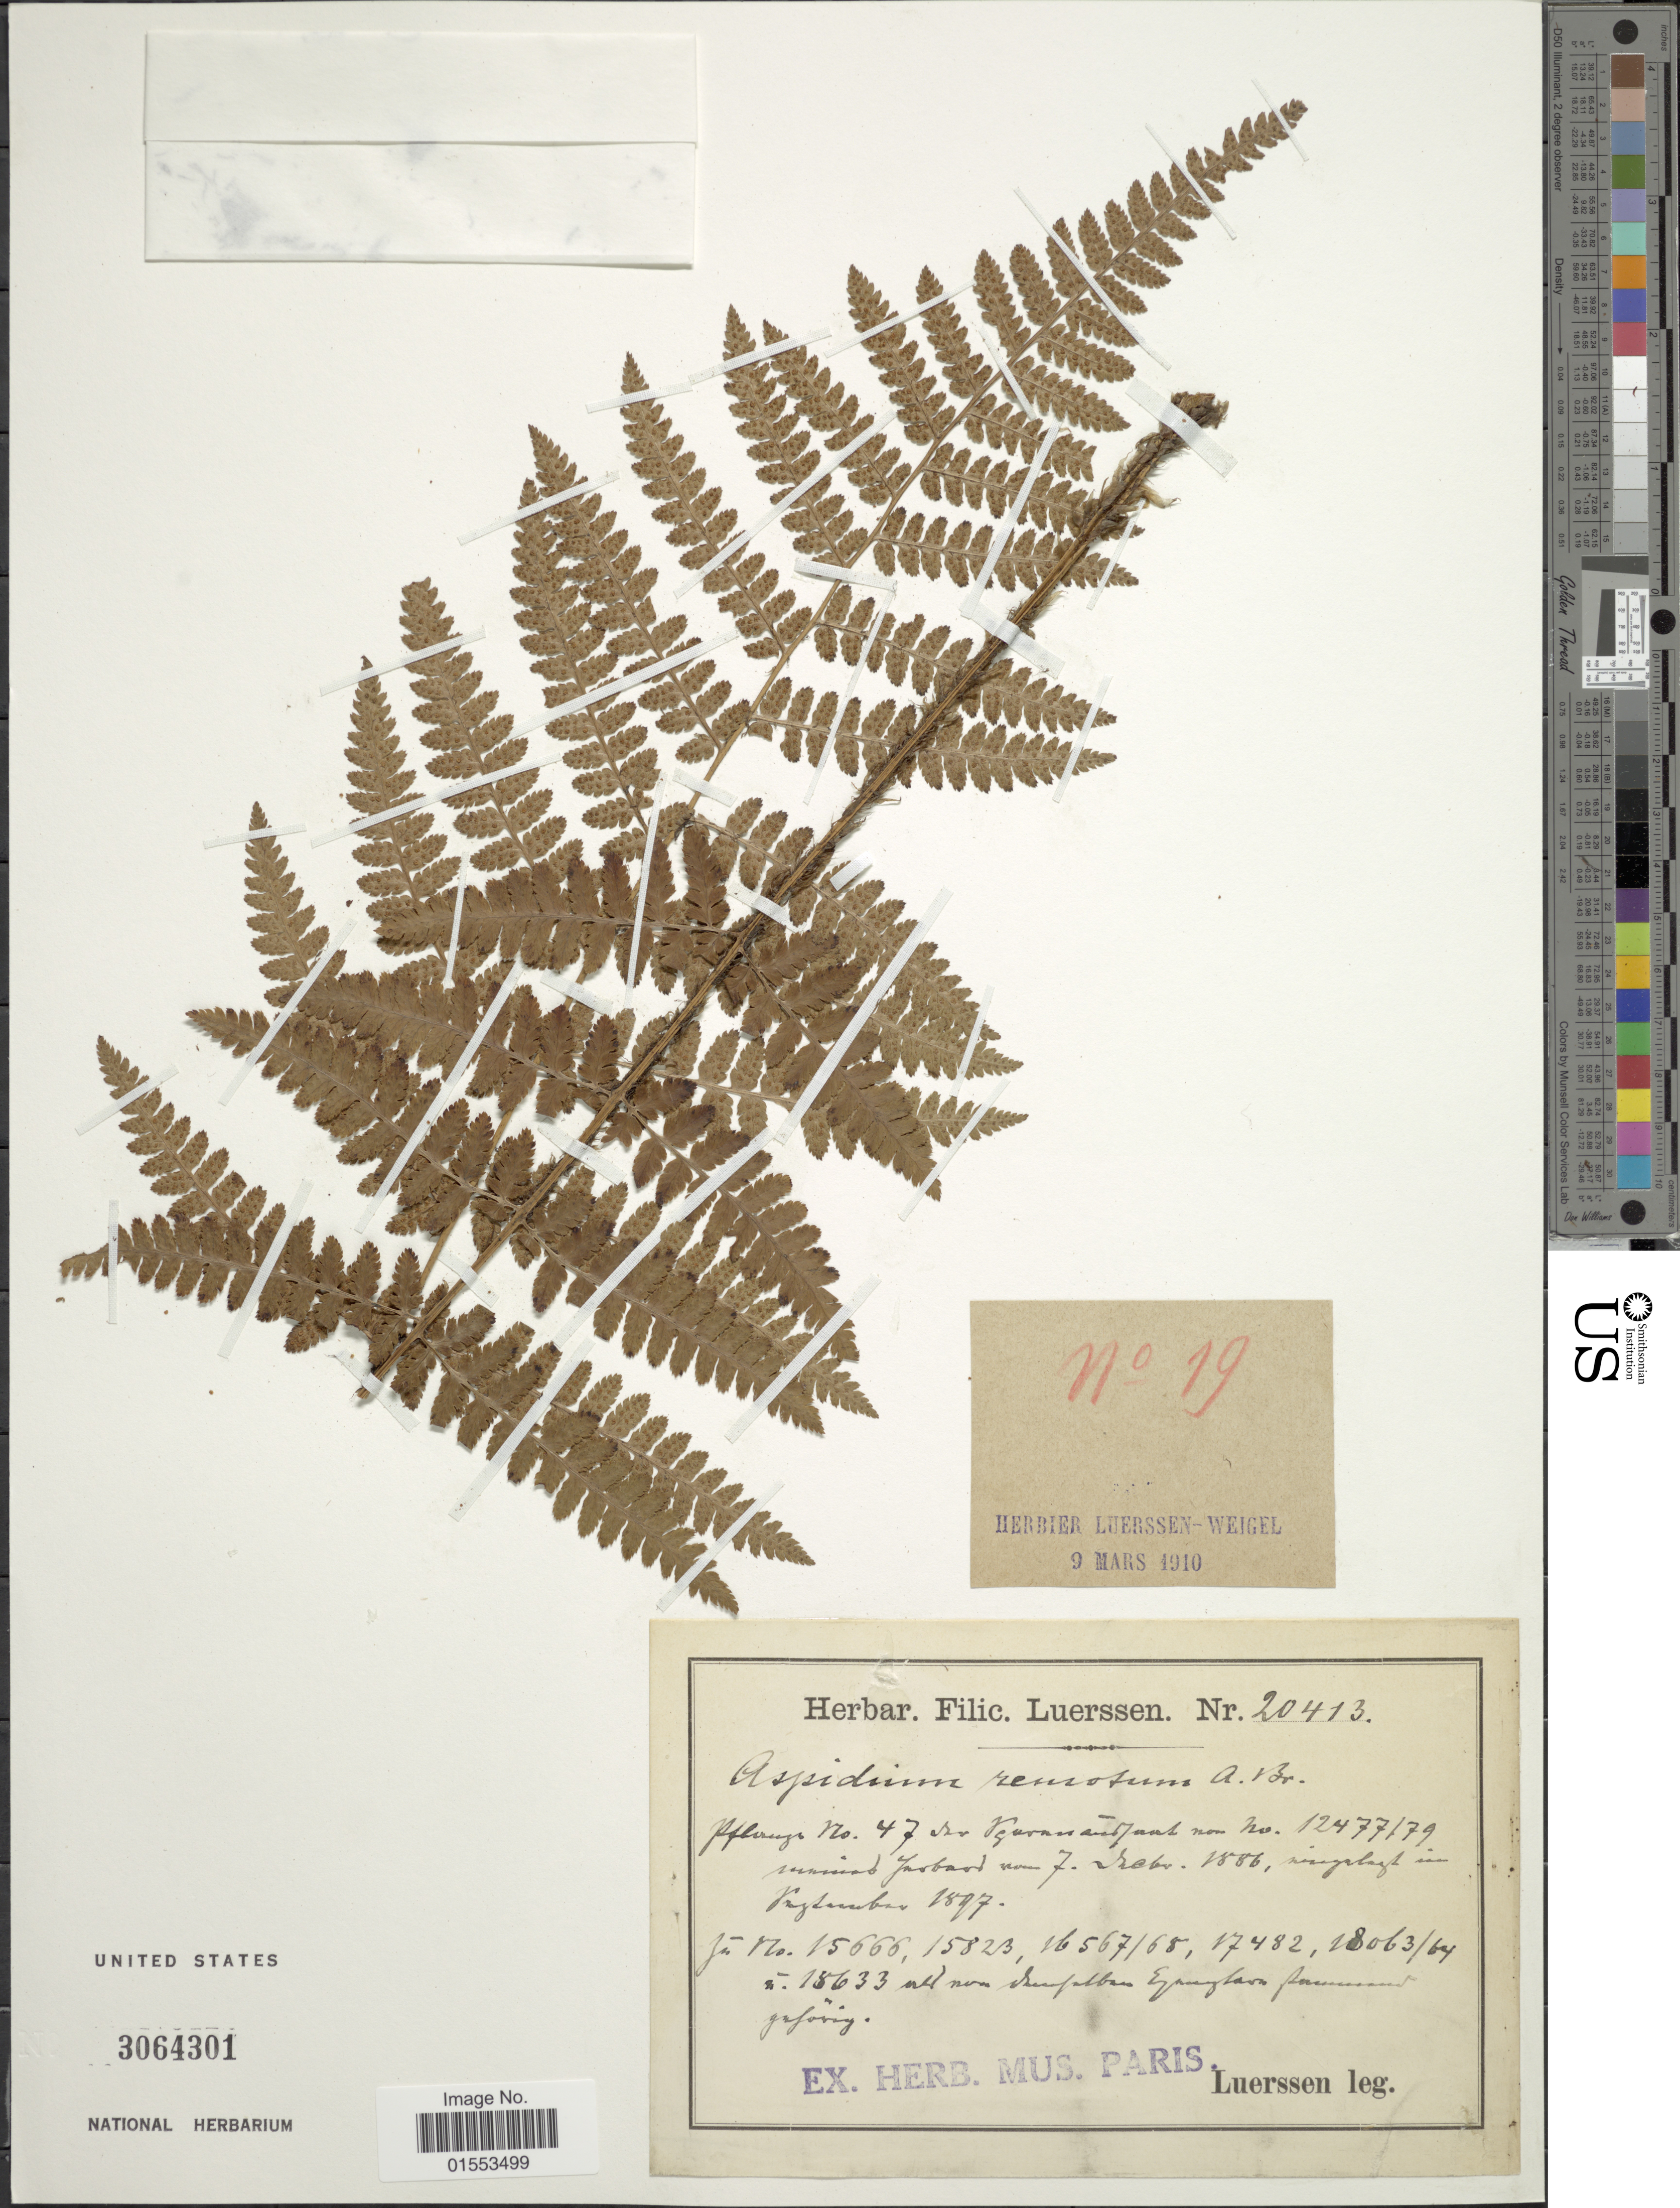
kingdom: Plantae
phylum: Tracheophyta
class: Polypodiopsida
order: Polypodiales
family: Dryopteridaceae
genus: Dryopteris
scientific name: Dryopteris remota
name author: (A. Braun) Hayek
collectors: C. Luerssen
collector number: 20413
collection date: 1886-12-07/1897-11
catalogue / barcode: US 3064301